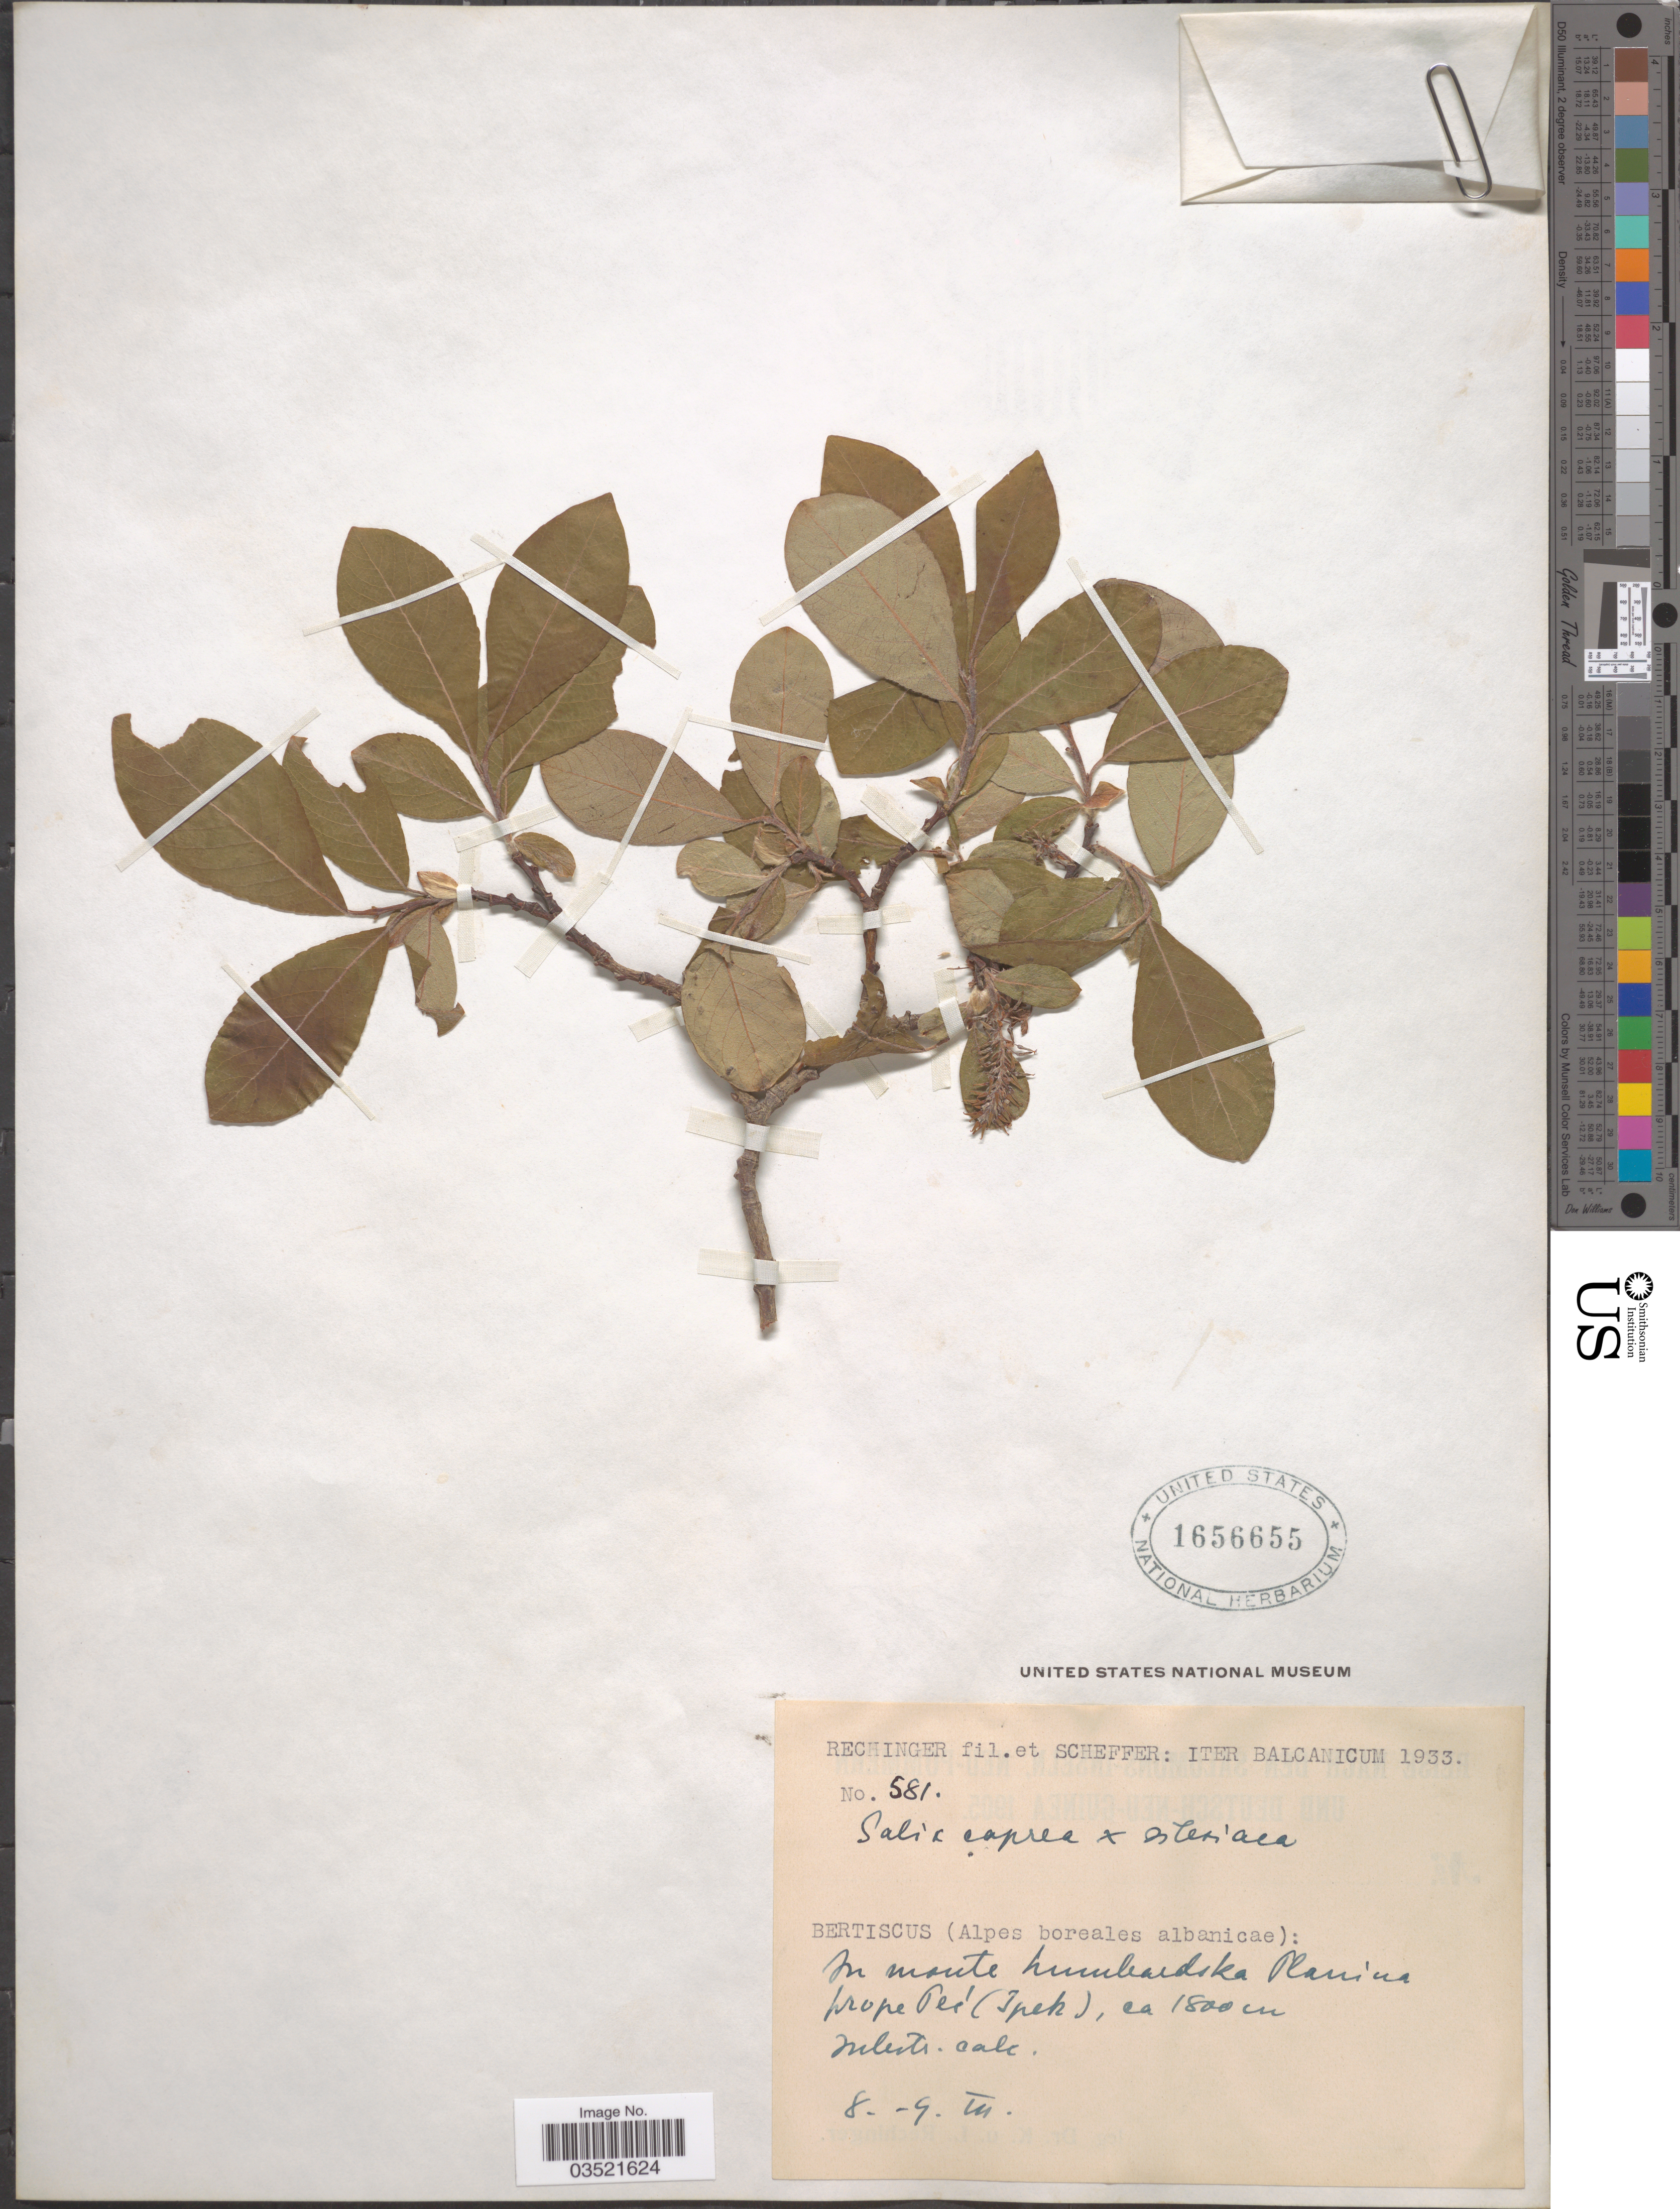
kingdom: Plantae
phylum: Tracheophyta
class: Magnoliopsida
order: Malpighiales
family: Salicaceae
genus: Salix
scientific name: Salix caprea x S. silesiaca Willd.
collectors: -- Rechinger & Scheffer, --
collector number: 581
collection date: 1933-03-08/1933-03-09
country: Kosovo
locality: Iter Balcanicum. Bertiscus (Alpes boreales albanicae): In monte Lumbardska [interpreted] Planina [interpreted] prope Pec (Ipek).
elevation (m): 1800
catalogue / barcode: US 1656655